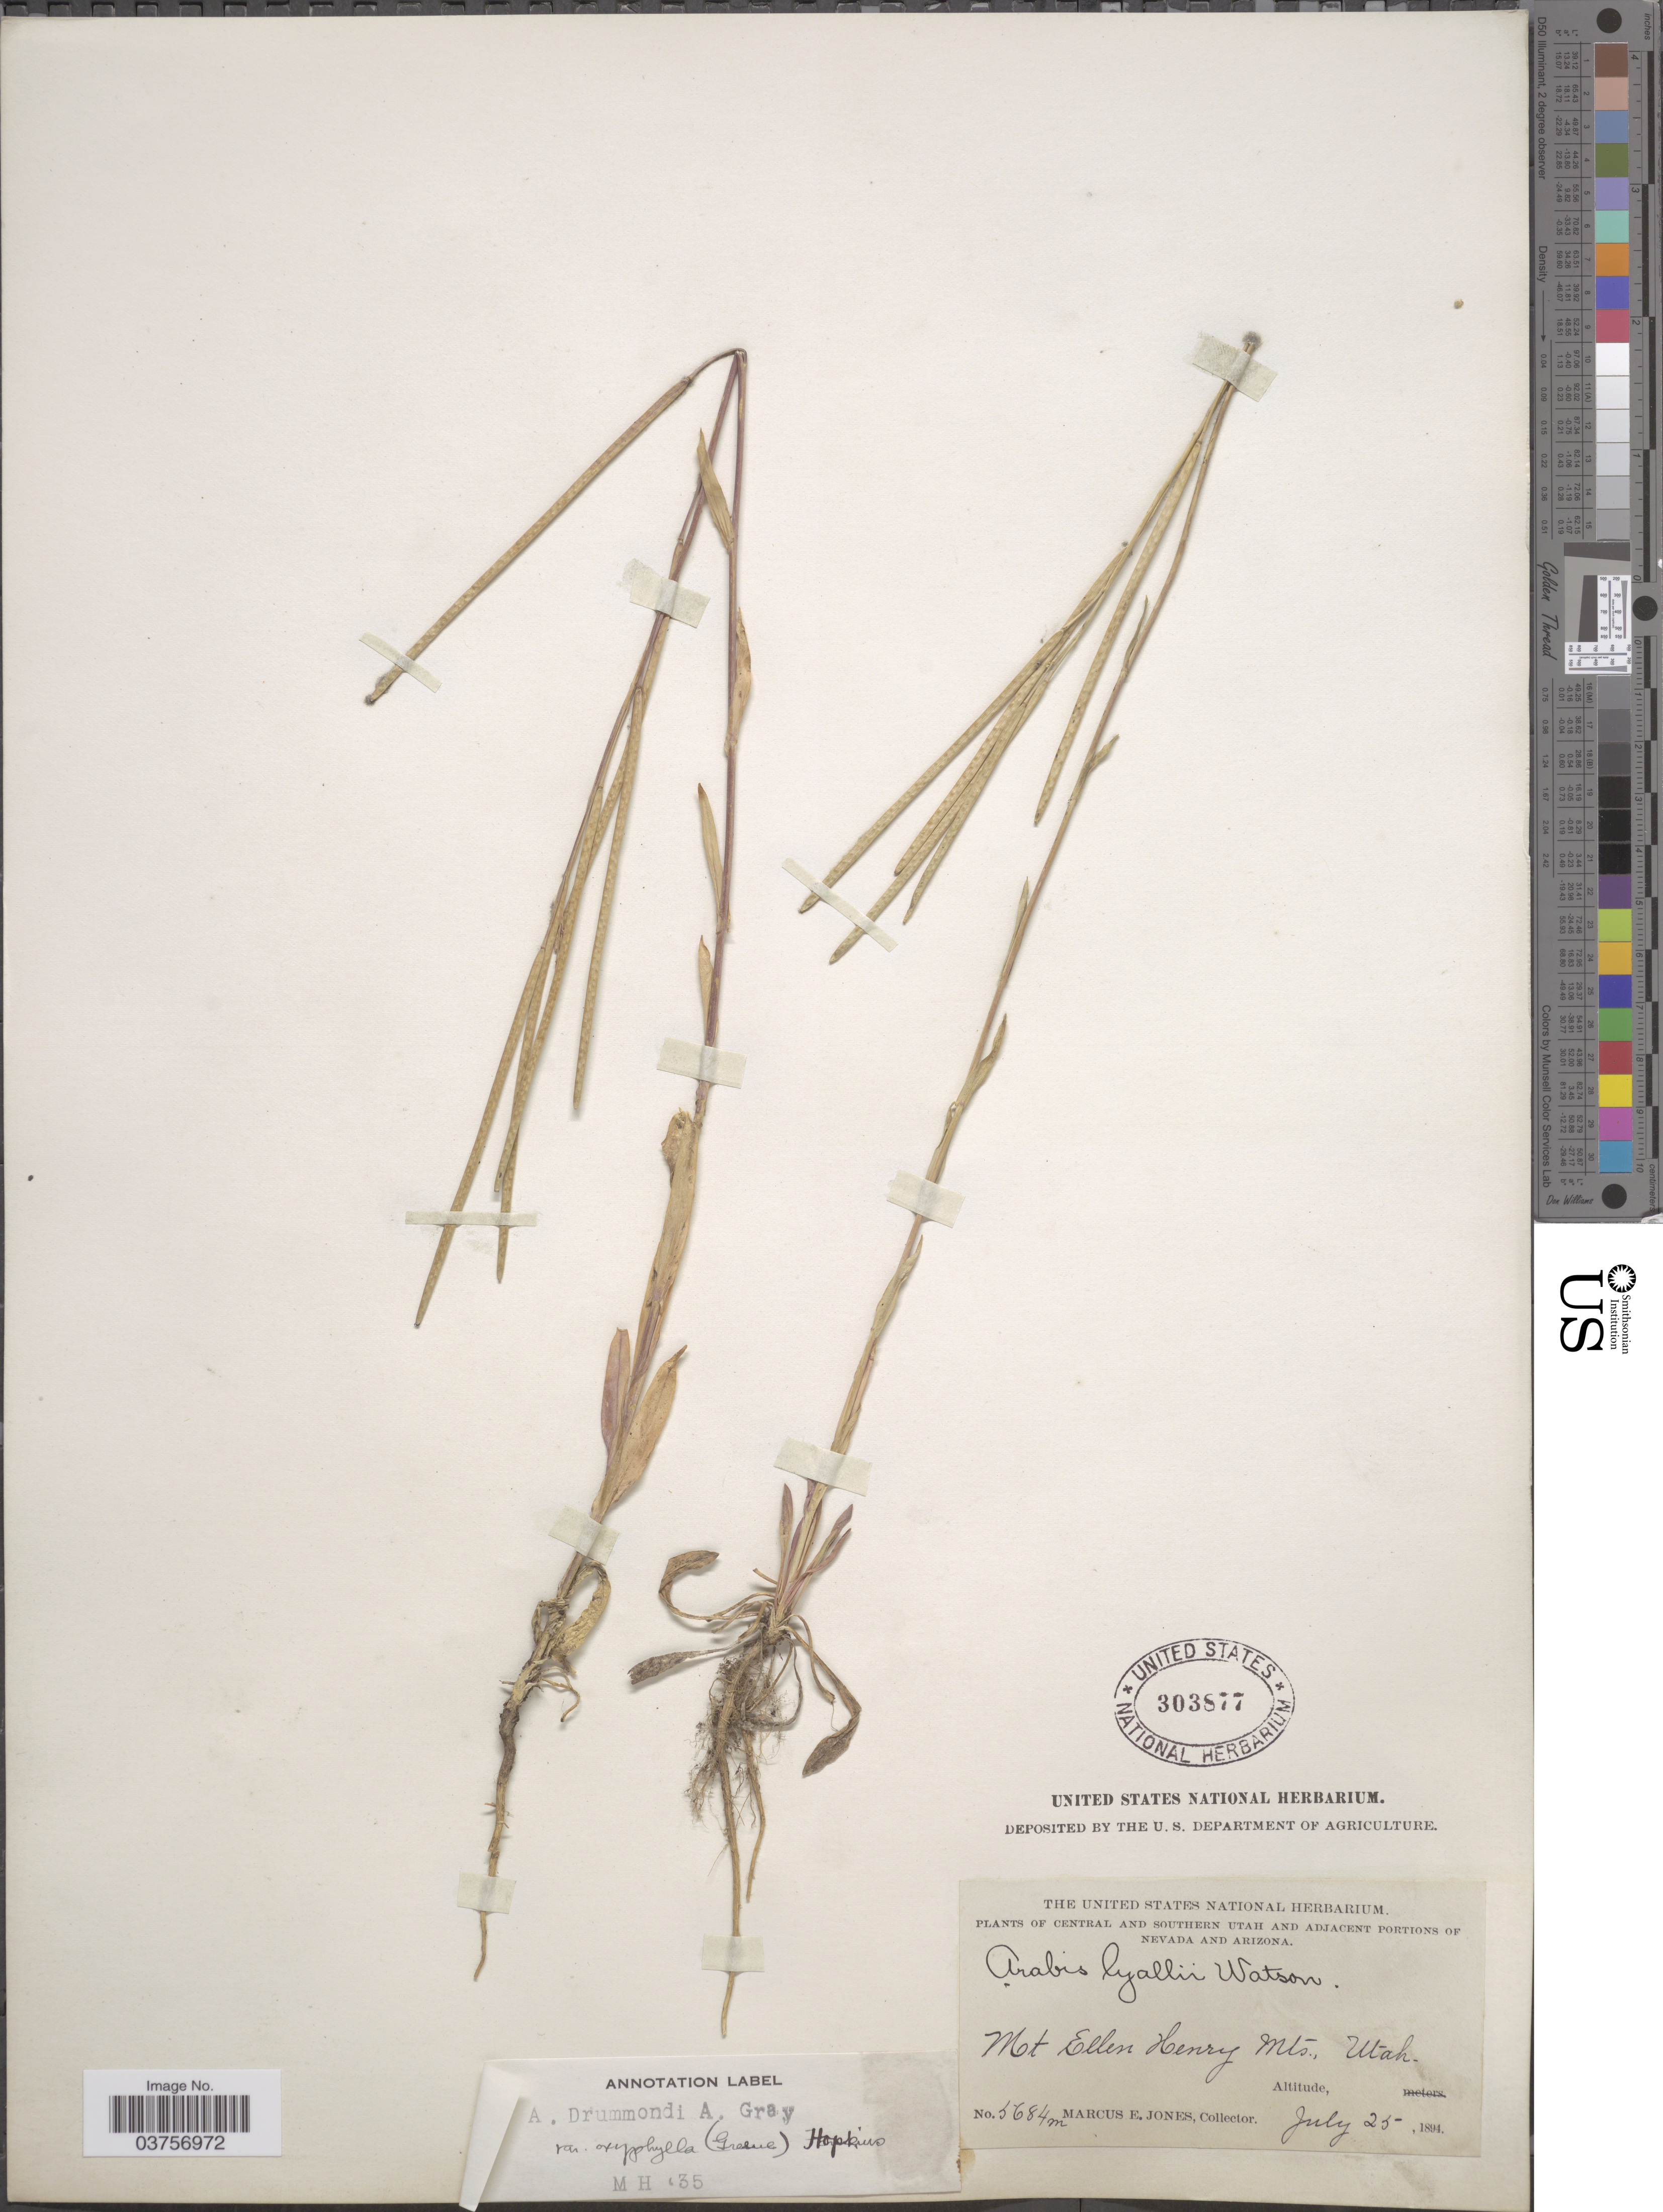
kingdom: Plantae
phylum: Tracheophyta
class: Magnoliopsida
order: Brassicales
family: Brassicaceae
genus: Arabis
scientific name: Arabis drummondii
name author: A. Gray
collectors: M. E. Jones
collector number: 5684m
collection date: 1894-07-25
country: United States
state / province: Utah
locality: Central and Southern Utah. Mt Ellen Henry Mts.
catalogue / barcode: US 303877